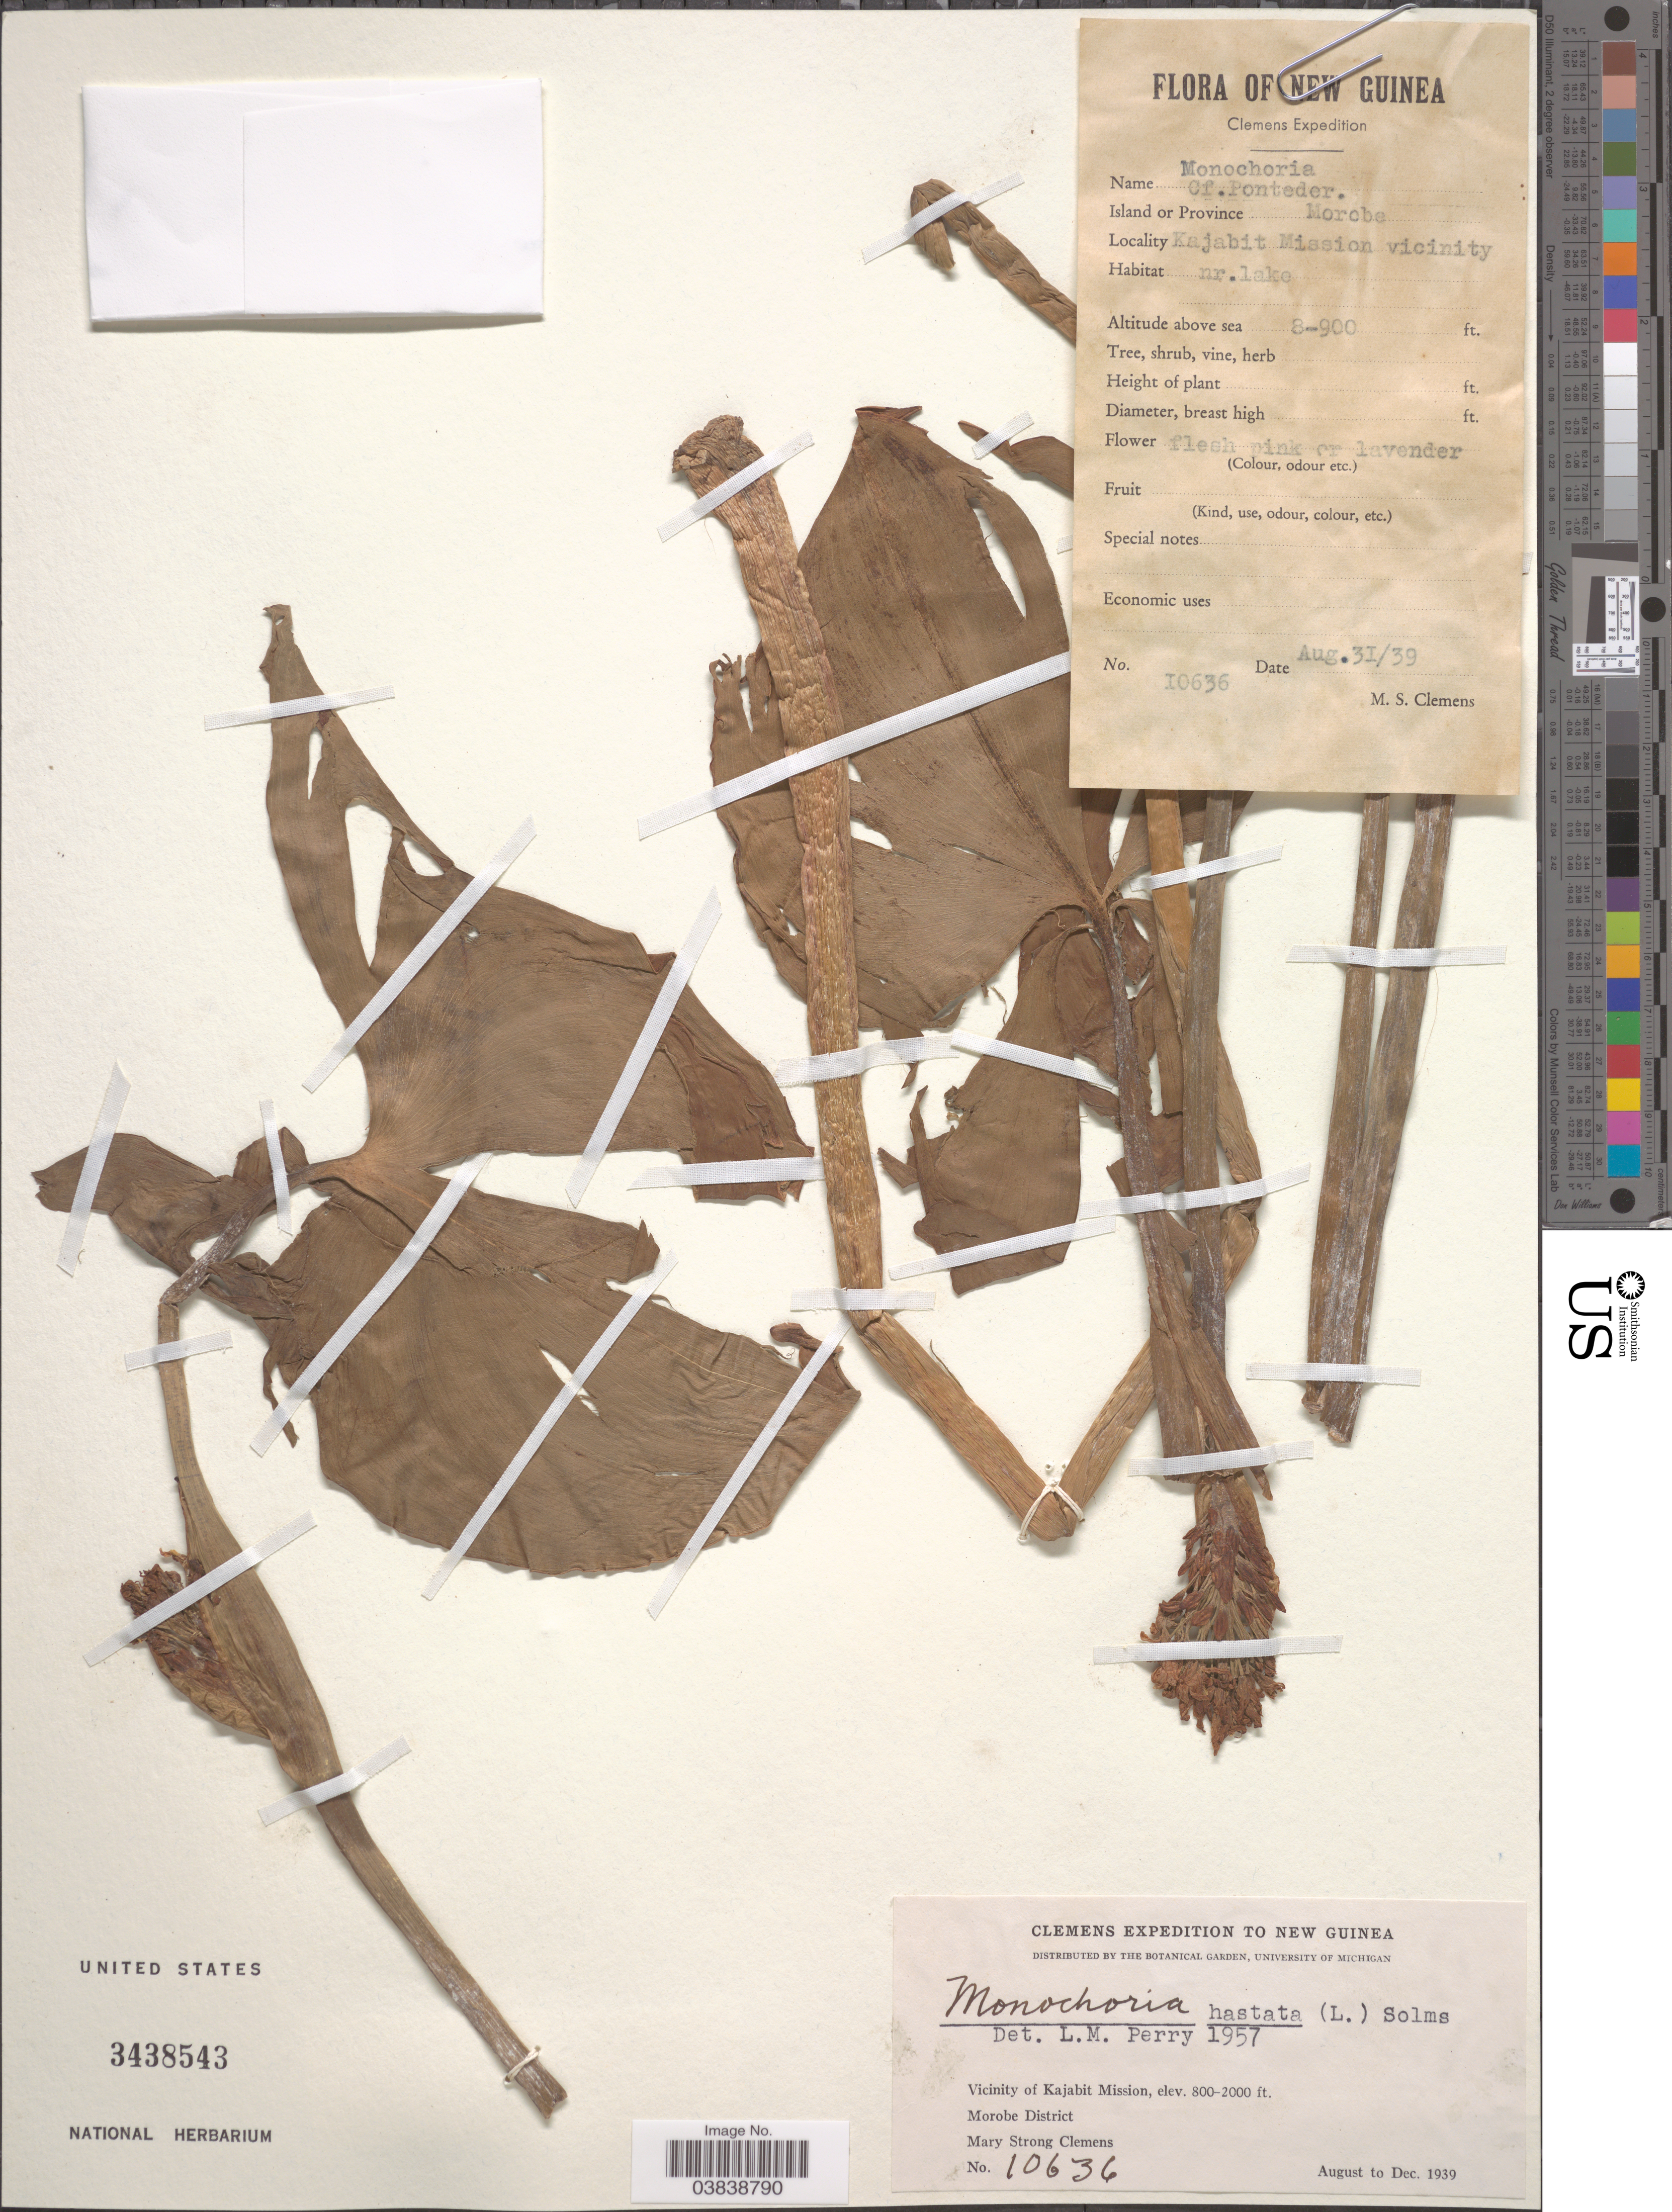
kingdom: Plantae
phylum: Tracheophyta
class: Liliopsida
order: Commelinales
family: Pontederiaceae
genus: Monochoria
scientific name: Monochoria hastata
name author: (L.) Solms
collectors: M. S. Clemens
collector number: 10636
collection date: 1939-08/1939-12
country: Papua New Guinea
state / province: Morobe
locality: New Guinea. Vicinity of Kajabit Mission. Morobe District.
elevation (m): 244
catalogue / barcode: US 3438543